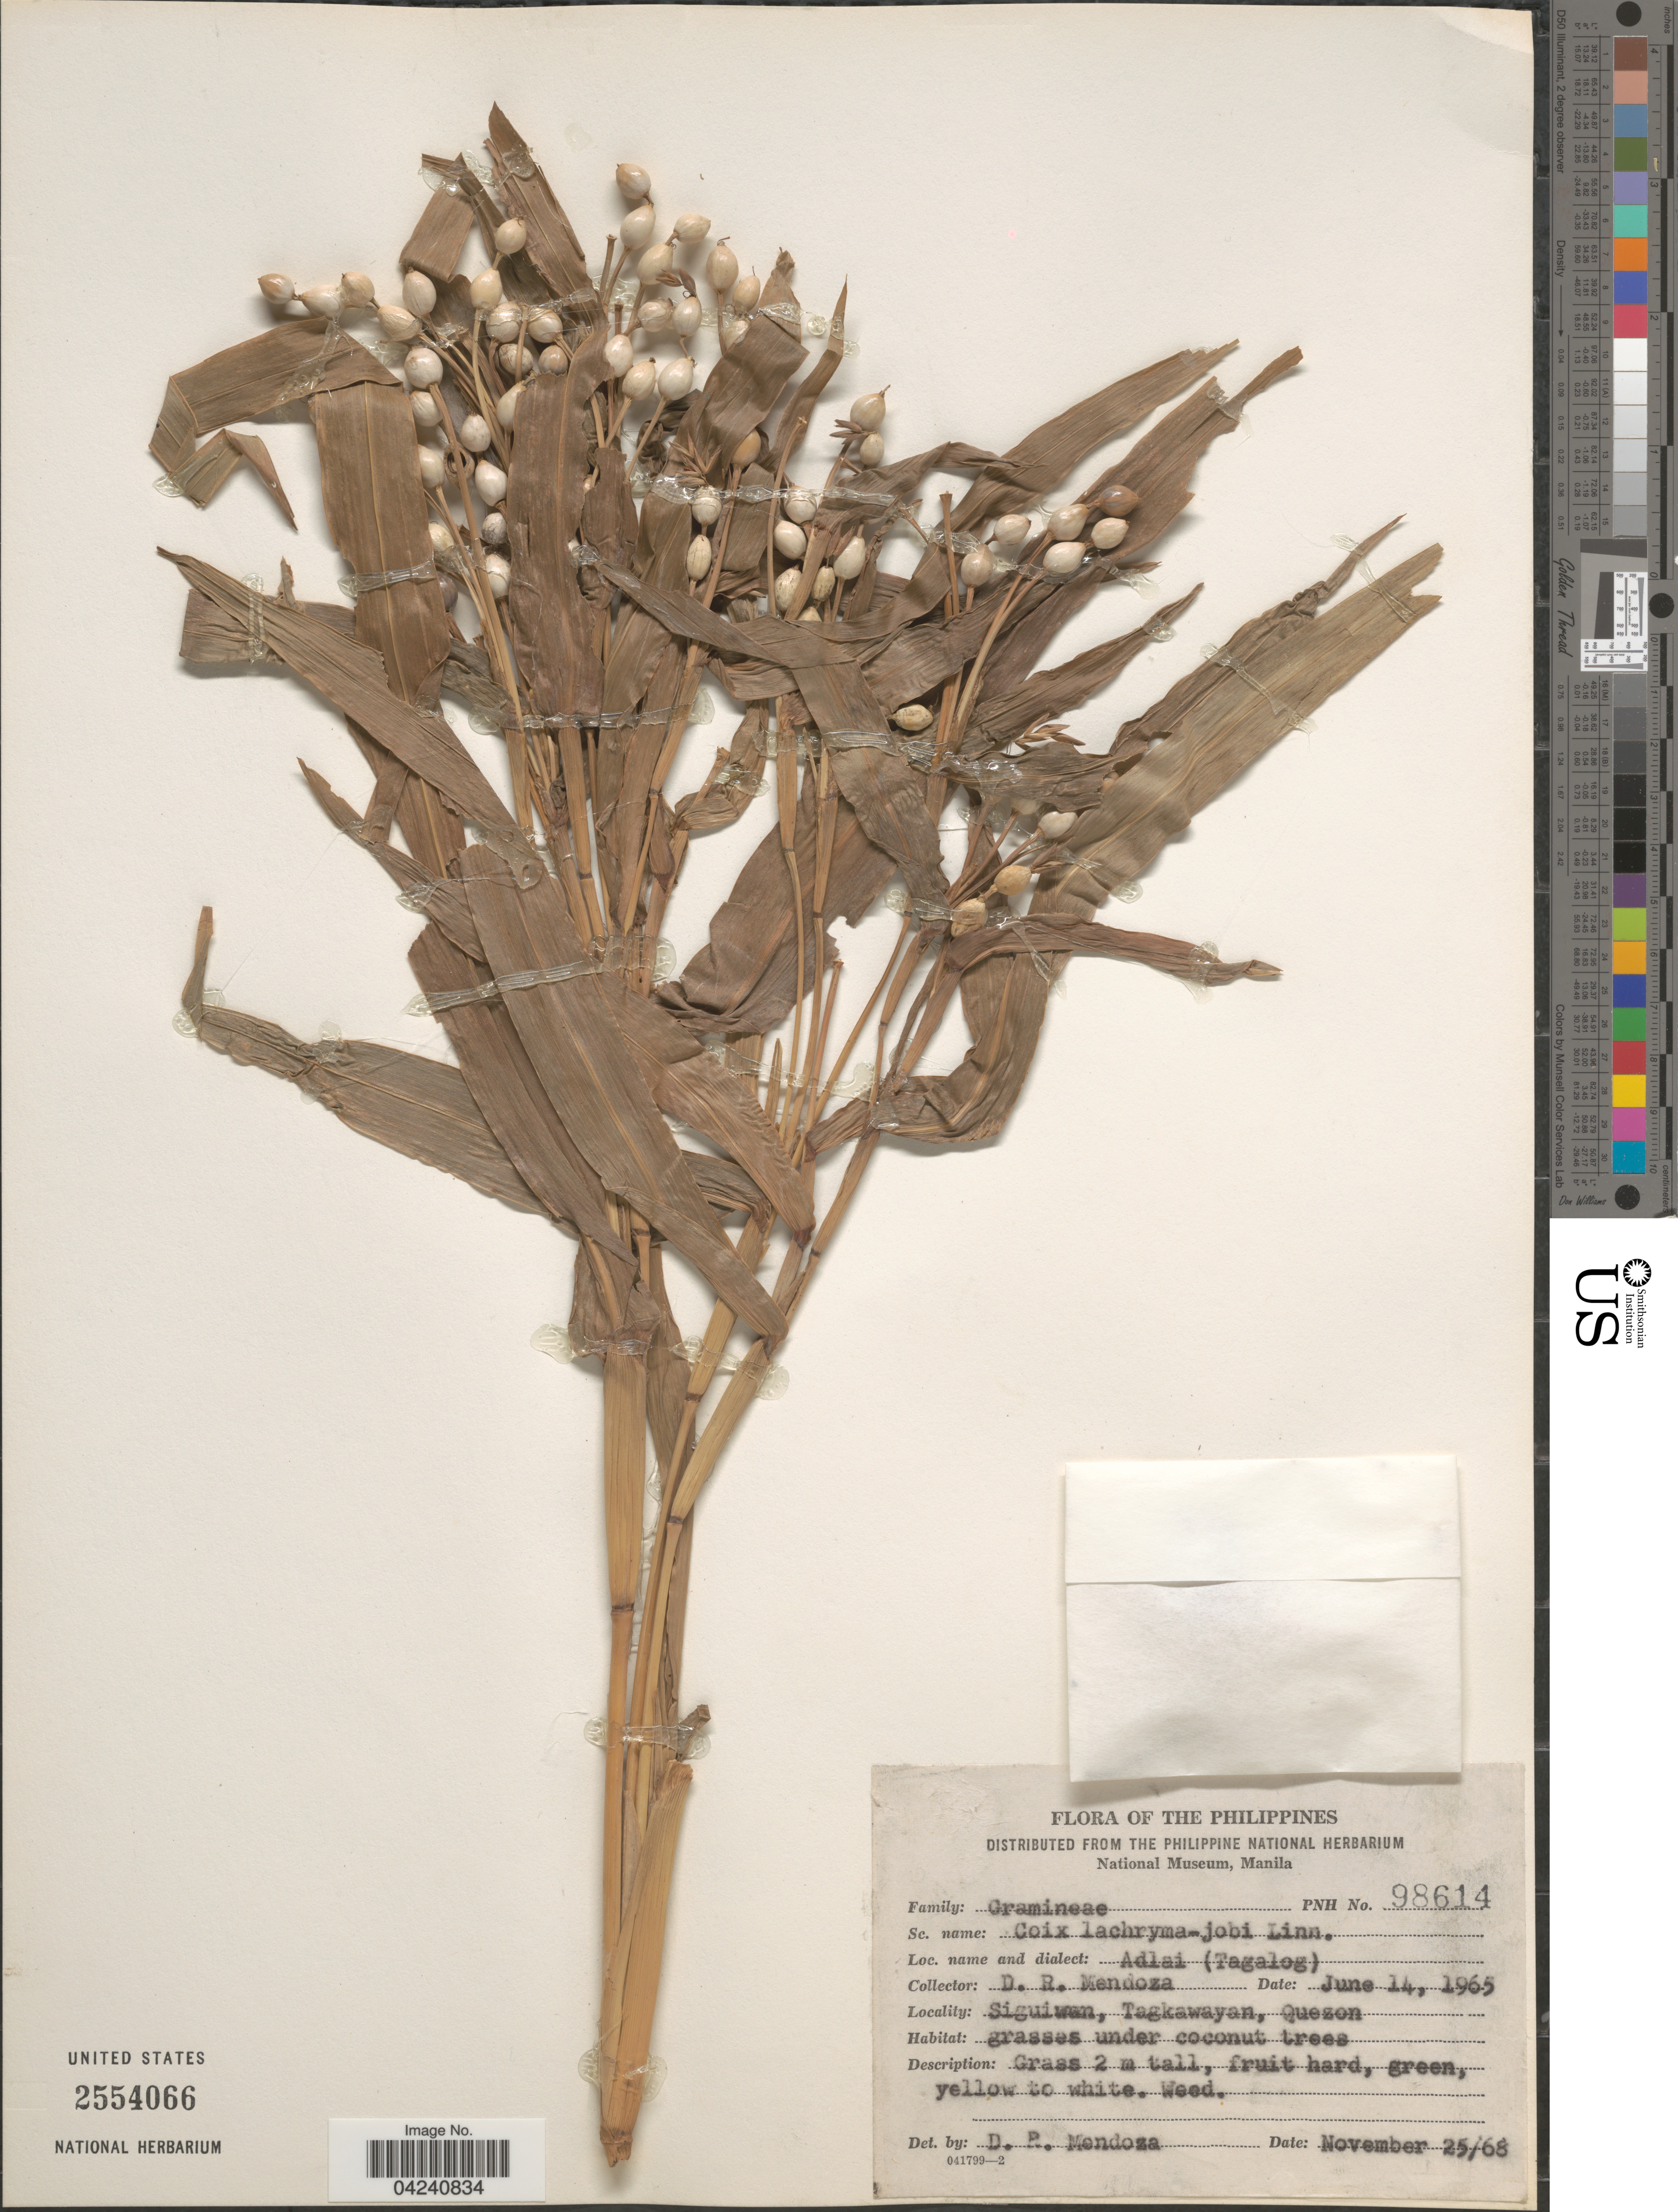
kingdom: Plantae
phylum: Tracheophyta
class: Liliopsida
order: Poales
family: Poaceae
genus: Coix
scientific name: Coix lacryma-jobi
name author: L.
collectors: D. Mendoza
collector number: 98614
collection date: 1965-06-14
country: Philippines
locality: Siguiwasn, Tagakawayan, Quezon.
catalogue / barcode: US 2554066